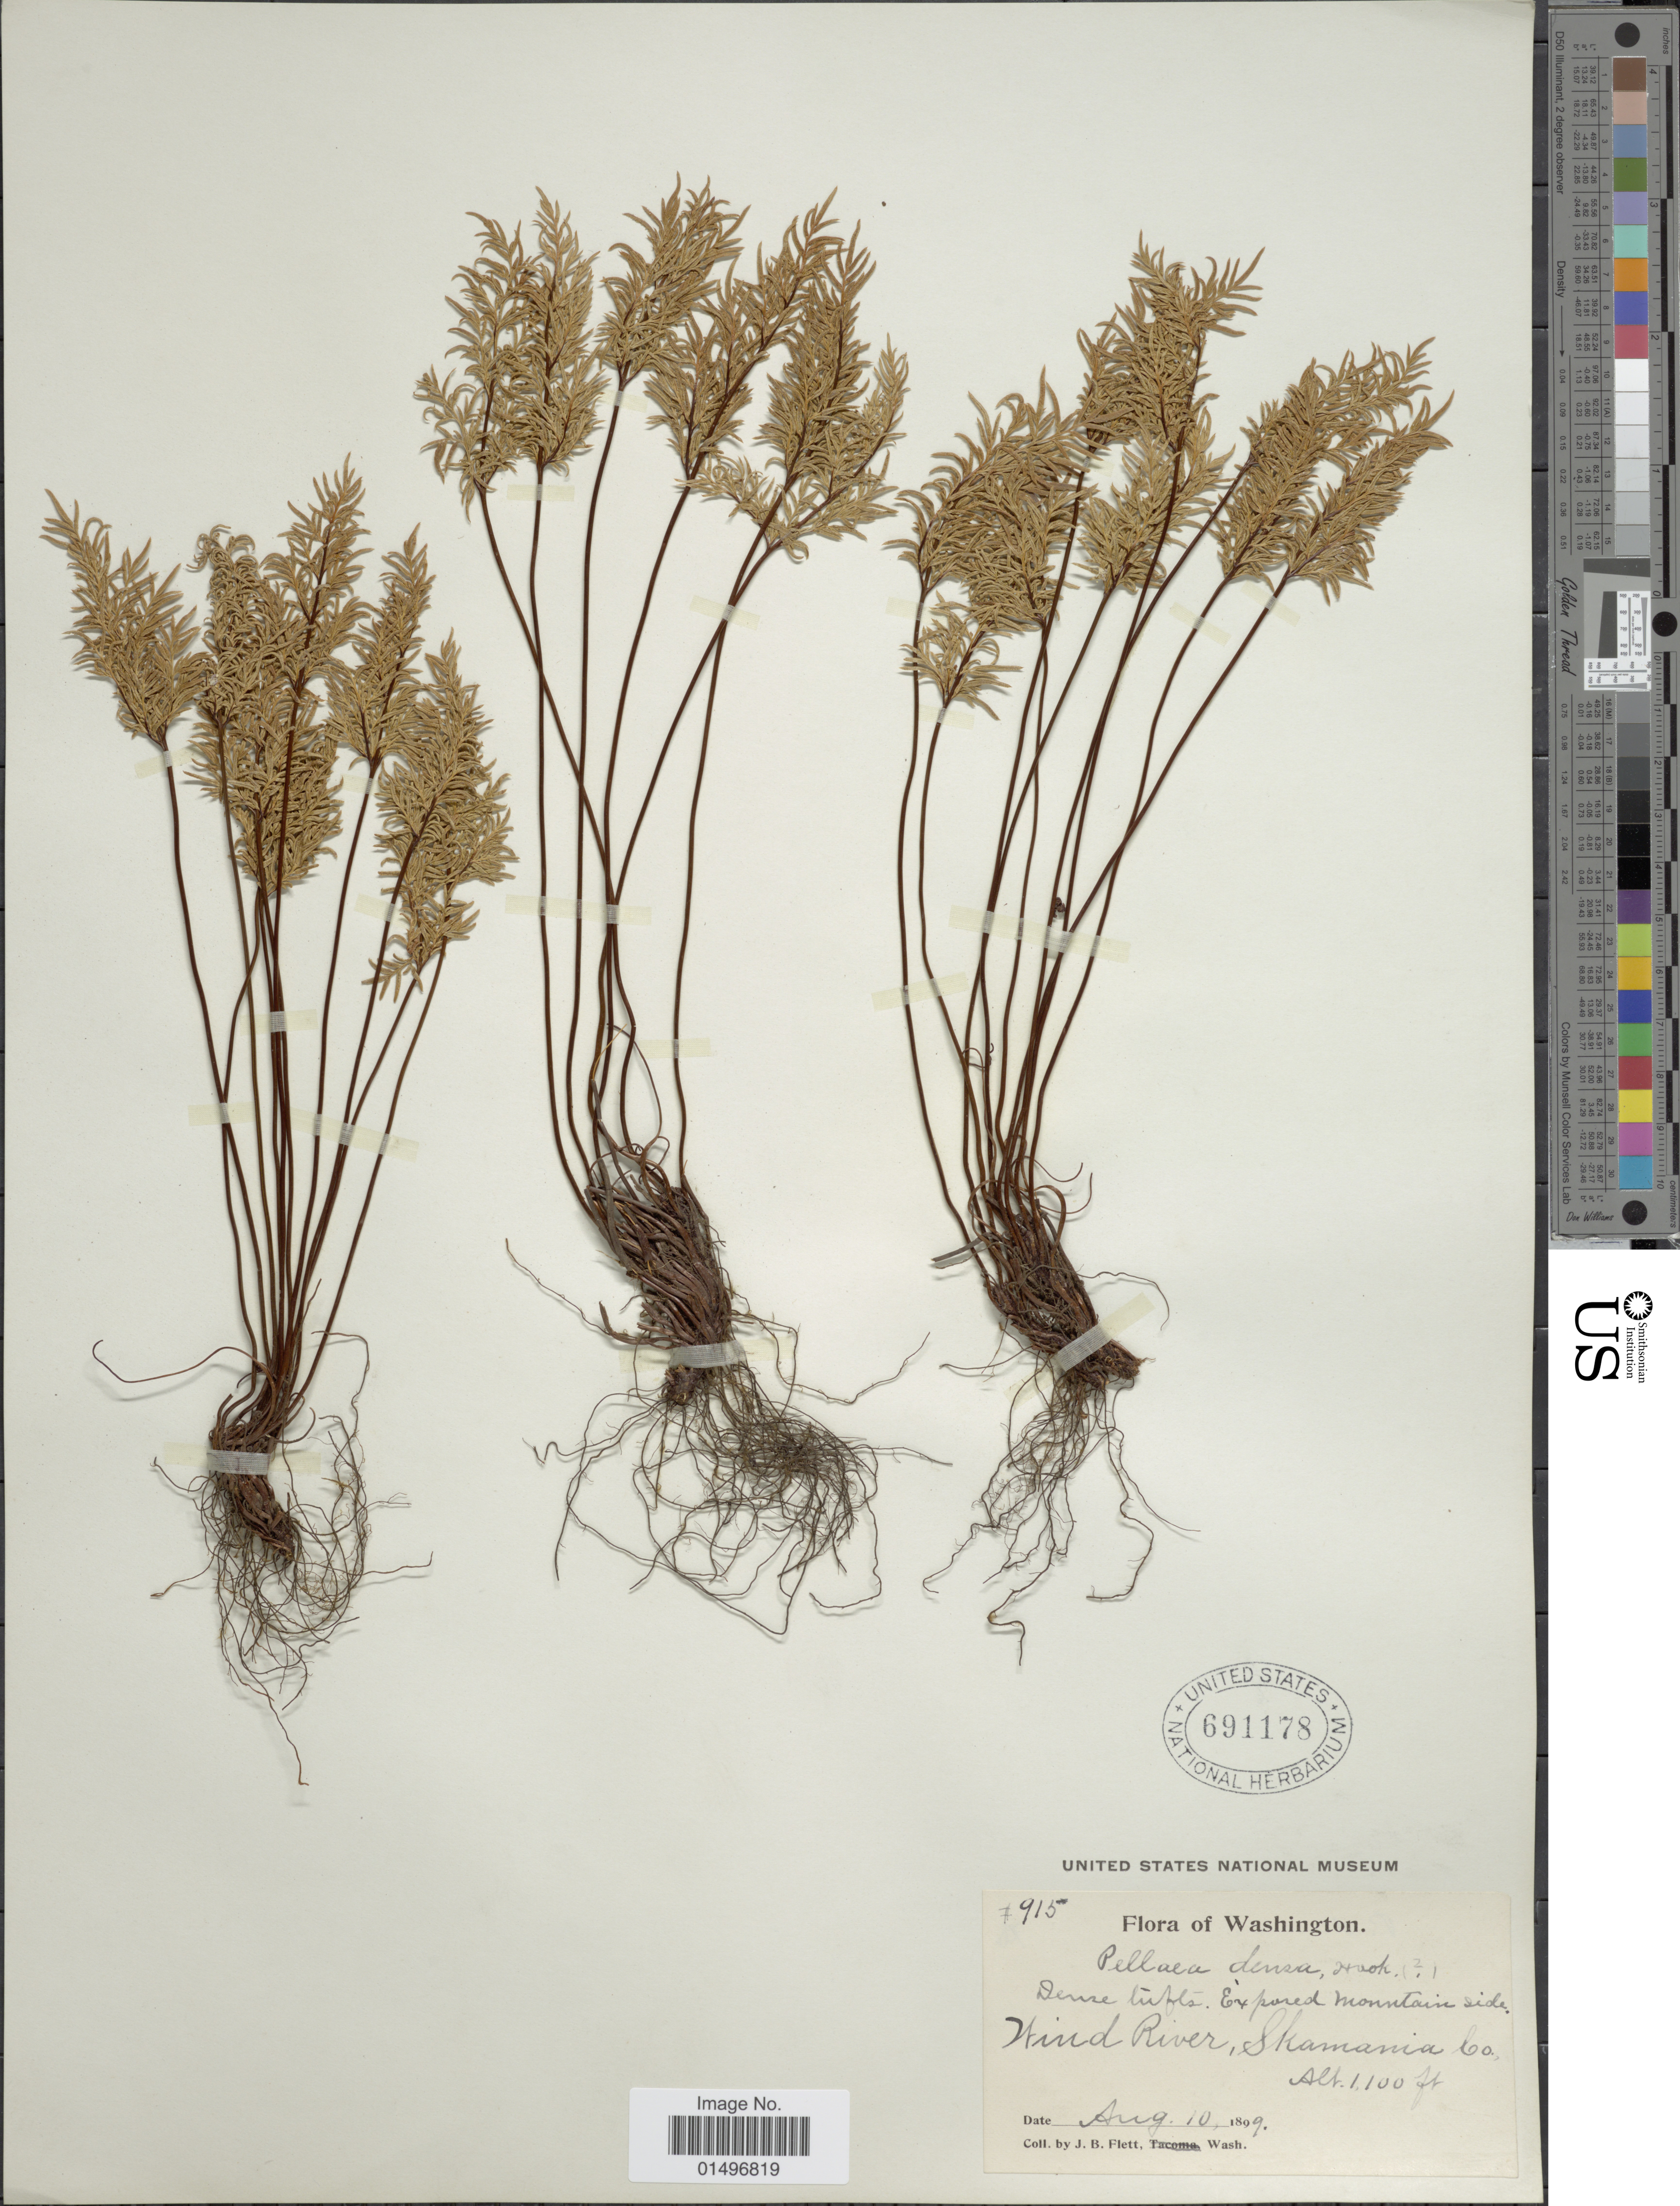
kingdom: Plantae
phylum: Tracheophyta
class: Polypodiopsida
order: Polypodiales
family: Pteridaceae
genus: Aspidotis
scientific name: Aspidotis densa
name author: (Brack.) Lellinger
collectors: J. Flett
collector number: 915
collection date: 1899-08-10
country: United States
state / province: Washington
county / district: Skamania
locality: Washington, Hind River, Shamania Co.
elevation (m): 335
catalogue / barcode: US 691178